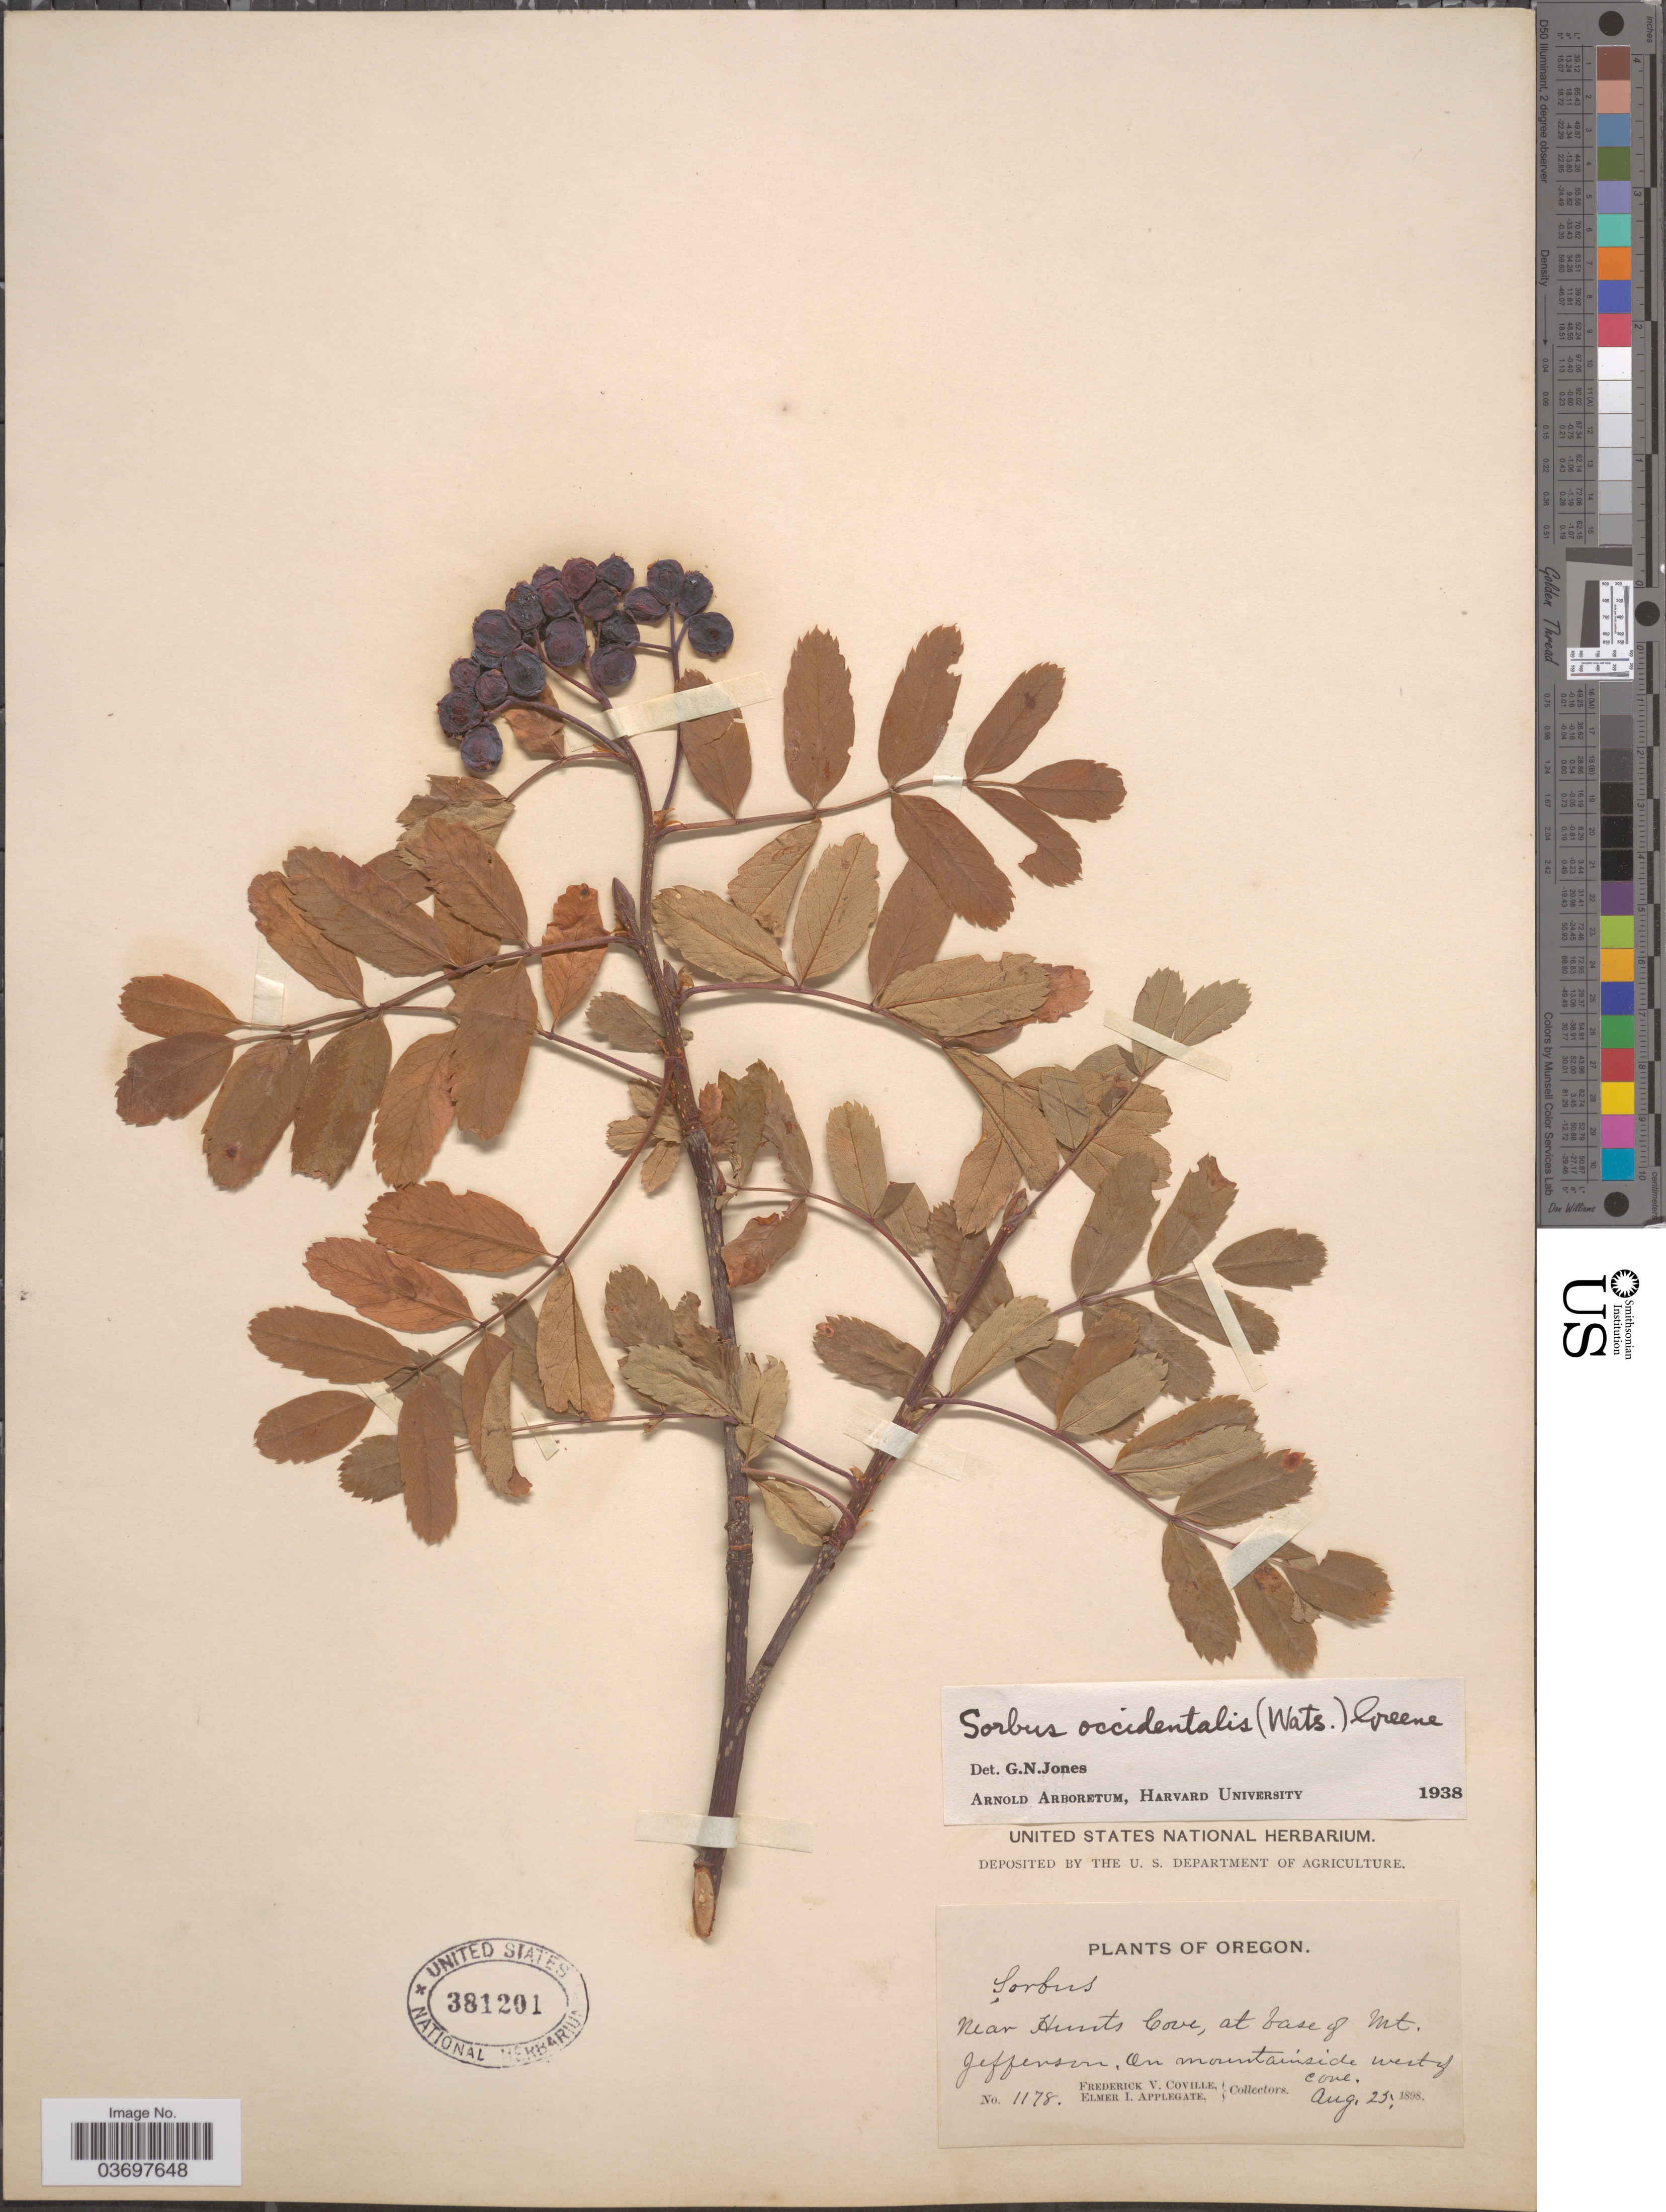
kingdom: Plantae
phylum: Tracheophyta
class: Magnoliopsida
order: Rosales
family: Rosaceae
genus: Sorbus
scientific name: Sorbus pumila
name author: Raf.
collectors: F. V. Coville & E. I. Applegate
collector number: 1178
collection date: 1898-08-25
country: United States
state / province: Oregon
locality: Near Hunts Cove, at base of Mt. Jefferson, on mountainside west of cove.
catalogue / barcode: US 381201